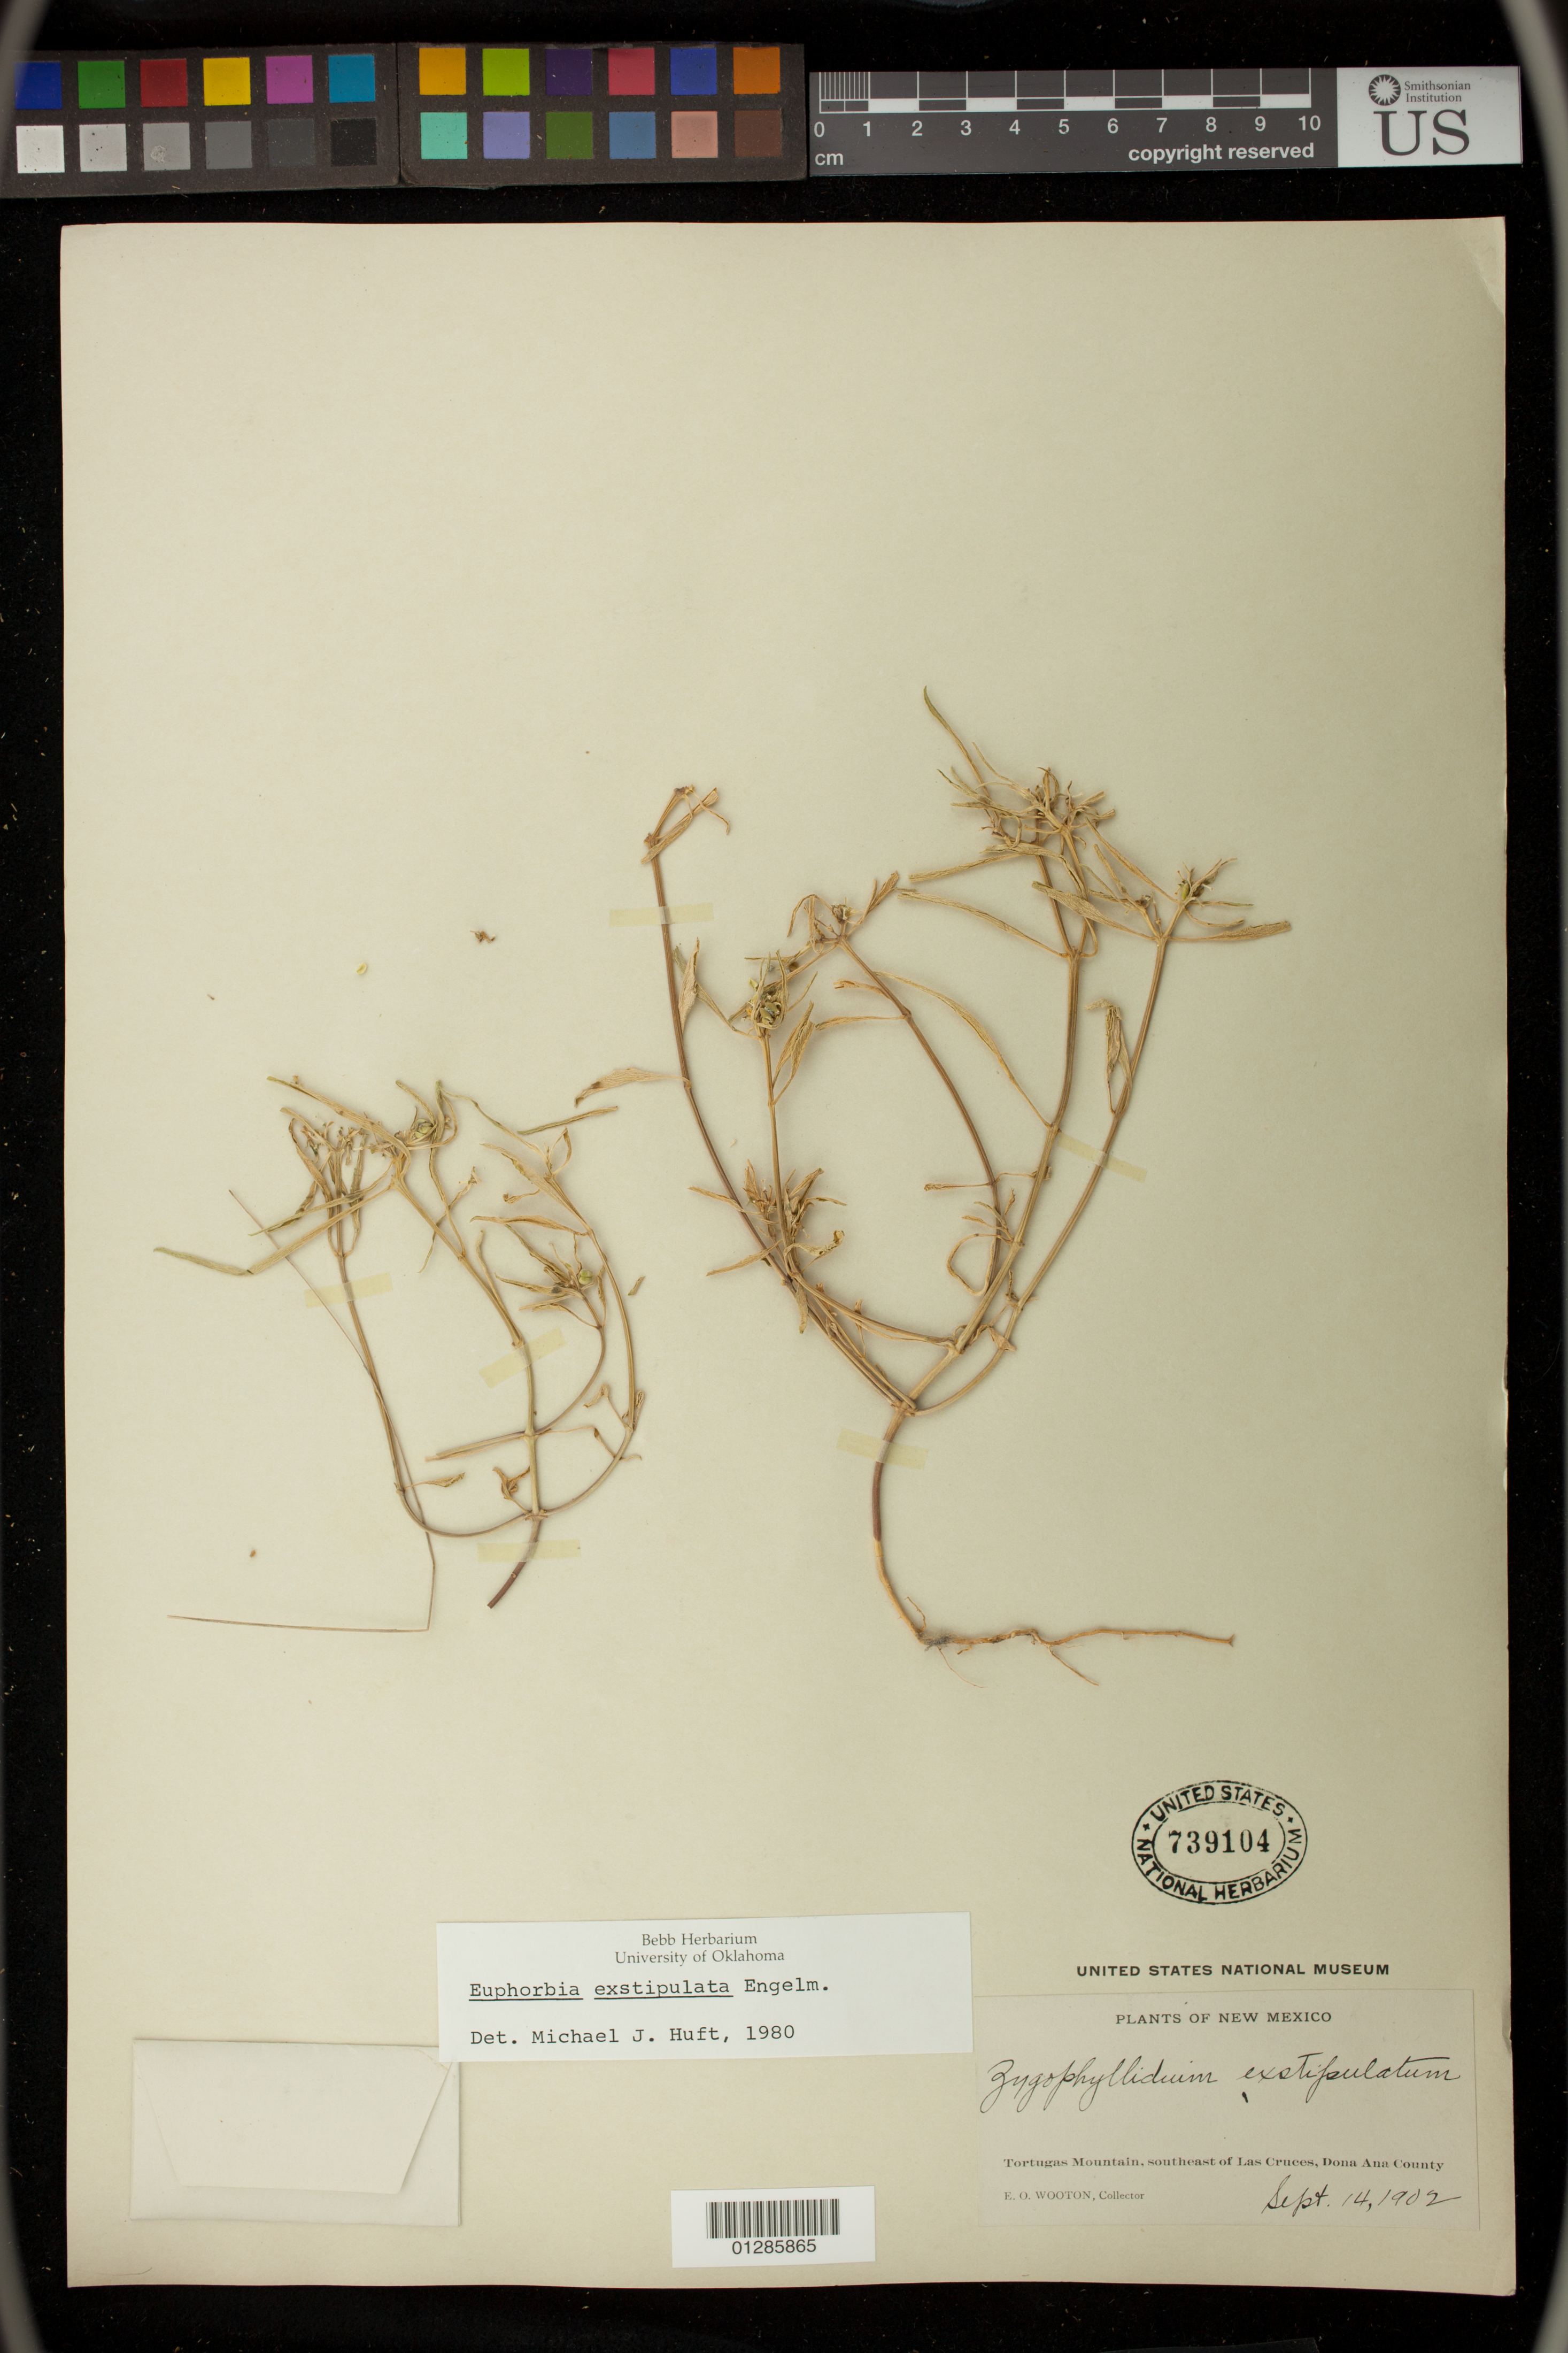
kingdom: Plantae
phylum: Tracheophyta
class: Magnoliopsida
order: Malpighiales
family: Euphorbiaceae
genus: Euphorbia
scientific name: Euphorbia exstipulata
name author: Engelm. in Emory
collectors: E. O. Wooton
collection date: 1902-09-14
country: United States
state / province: New Mexico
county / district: Dona Ana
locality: Tortugas Mountain, southeast of Las Cruces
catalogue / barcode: US 739104